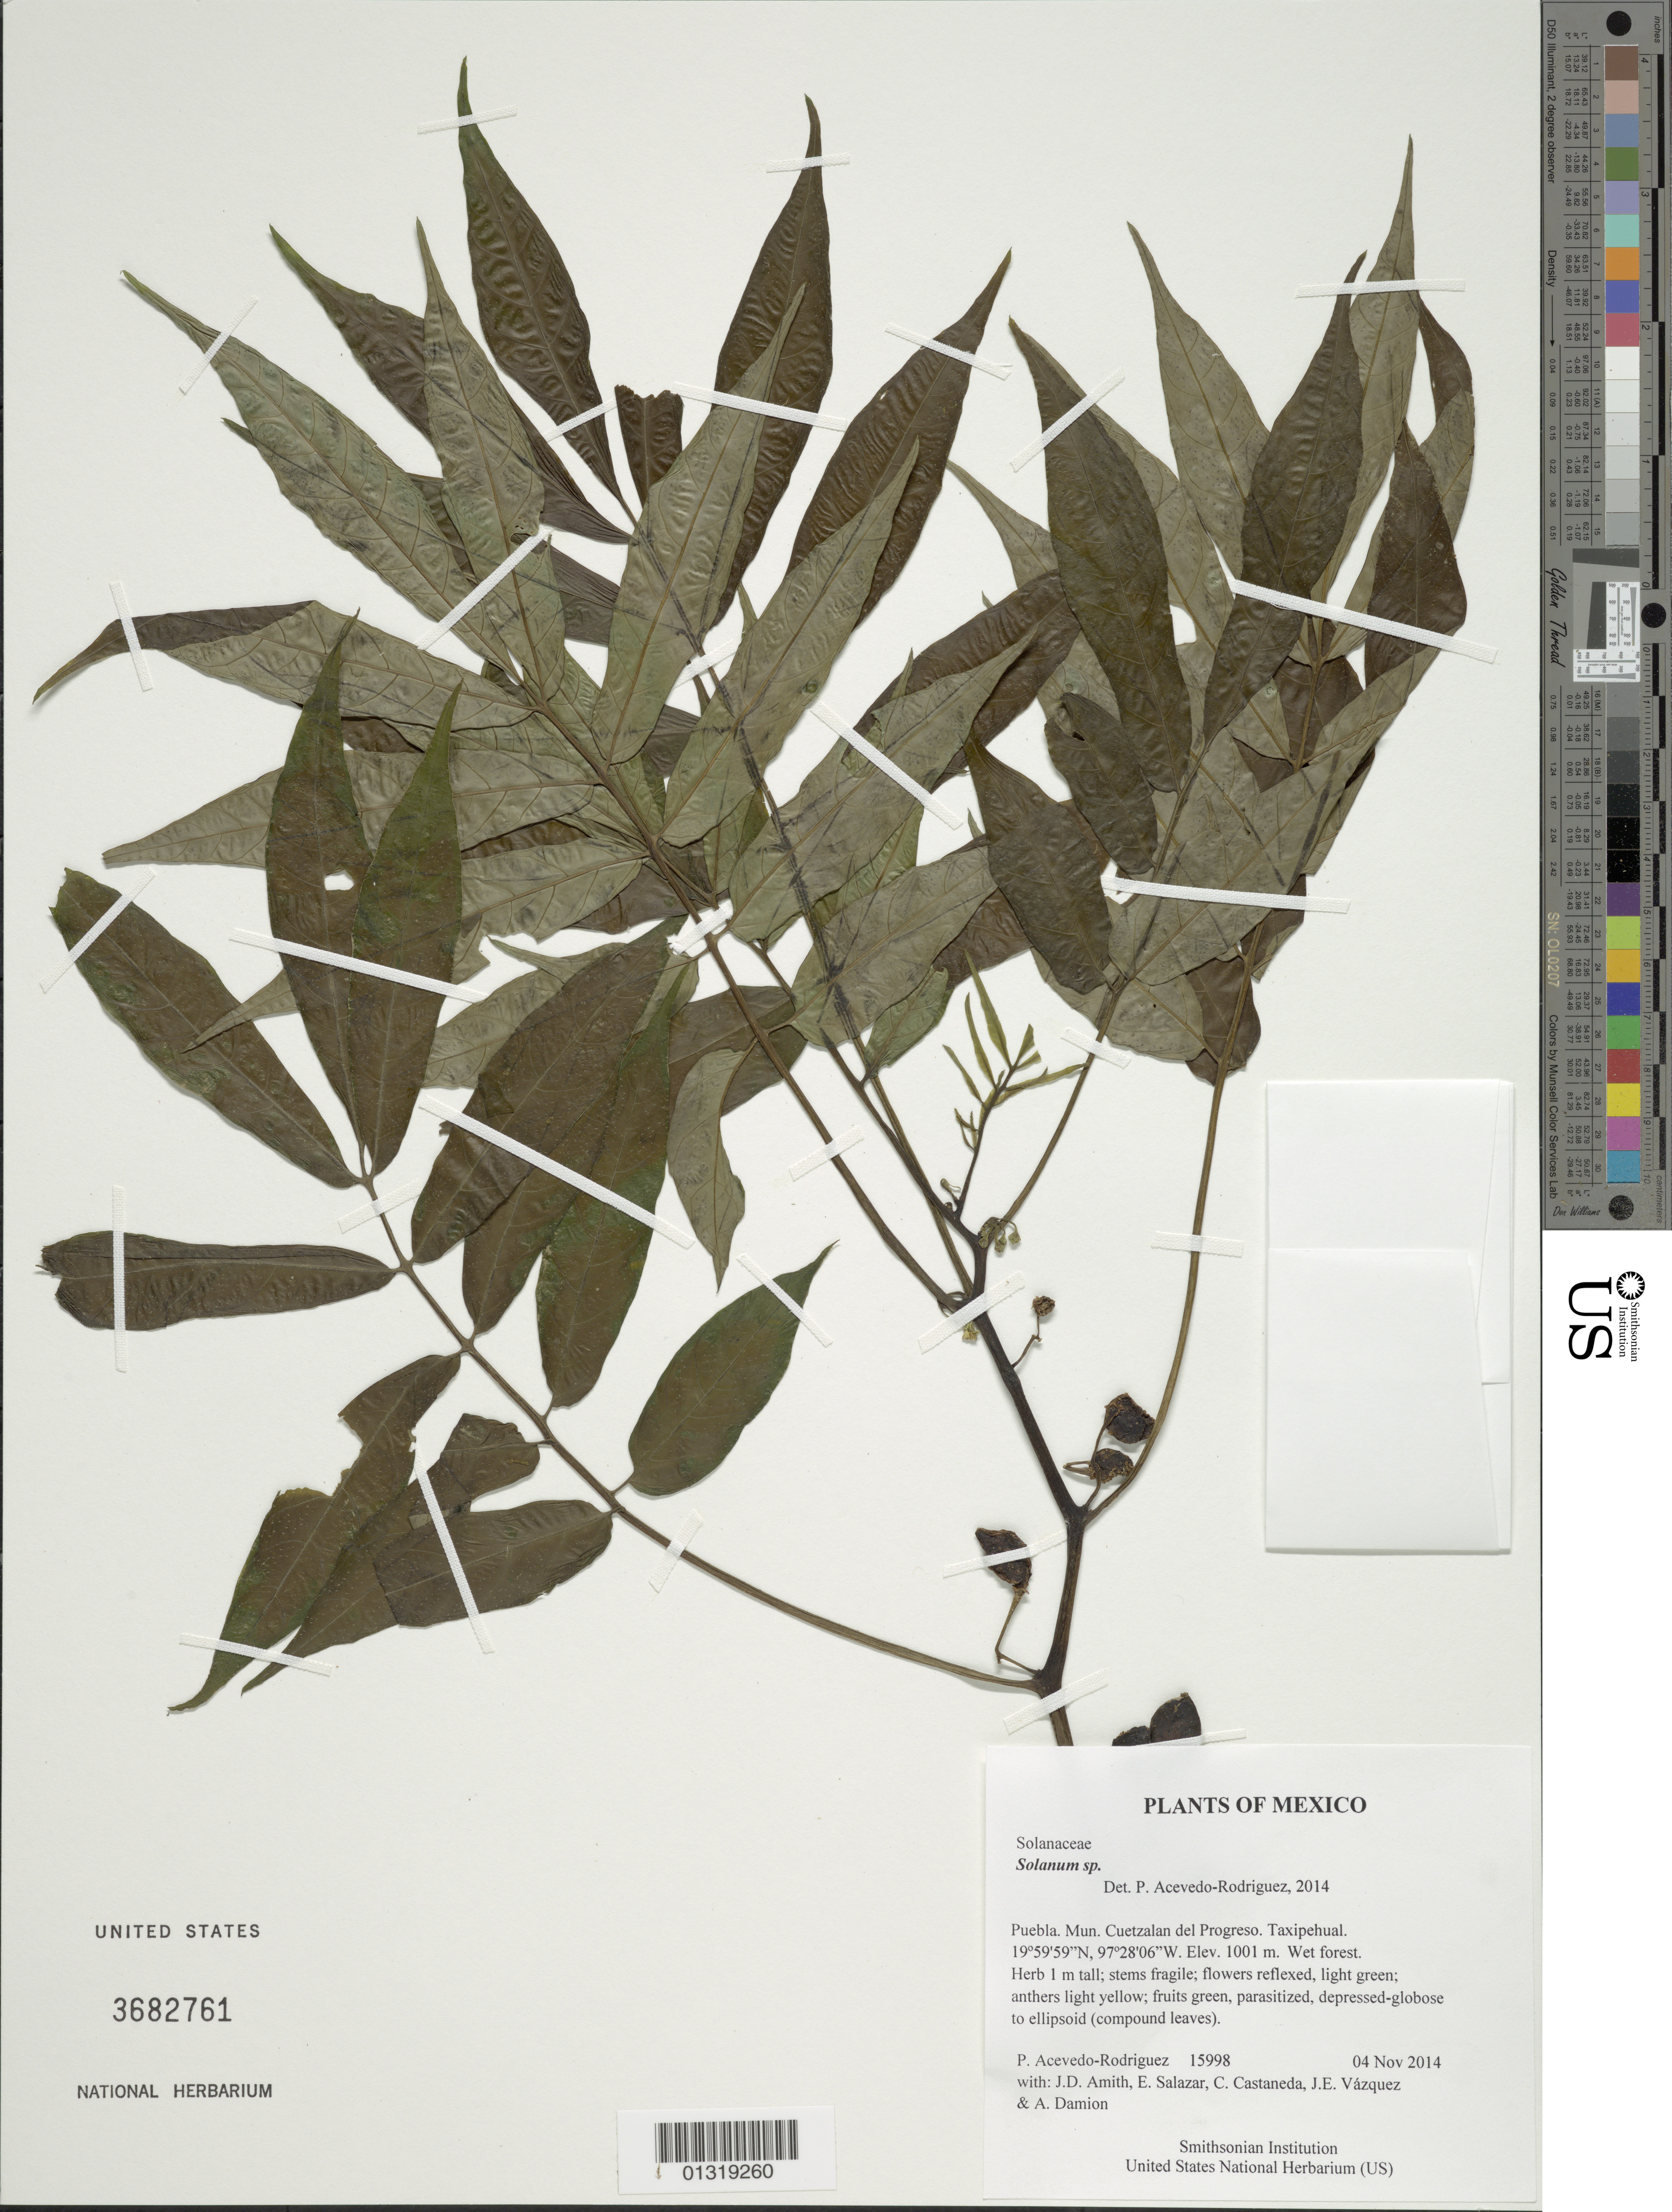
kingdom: Plantae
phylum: Tracheophyta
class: Magnoliopsida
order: Solanales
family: Solanaceae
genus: Solanum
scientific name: Solanum sp.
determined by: Acevedo-Rodriguez, P., (US), Smithsonian Institution - National Museum of Natural History (UNITED STATES)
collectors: P. Acevedo-Rodr., J. D. Amith, E. Salazar, C. Castaneda, J. E. Vázquez & A. Damion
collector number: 15998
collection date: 2014-11-04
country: Mexico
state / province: Puebla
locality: Mun. Cuetzalan del Progreso. Taxipehual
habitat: Wet forest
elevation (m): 1001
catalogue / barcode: US 3682761